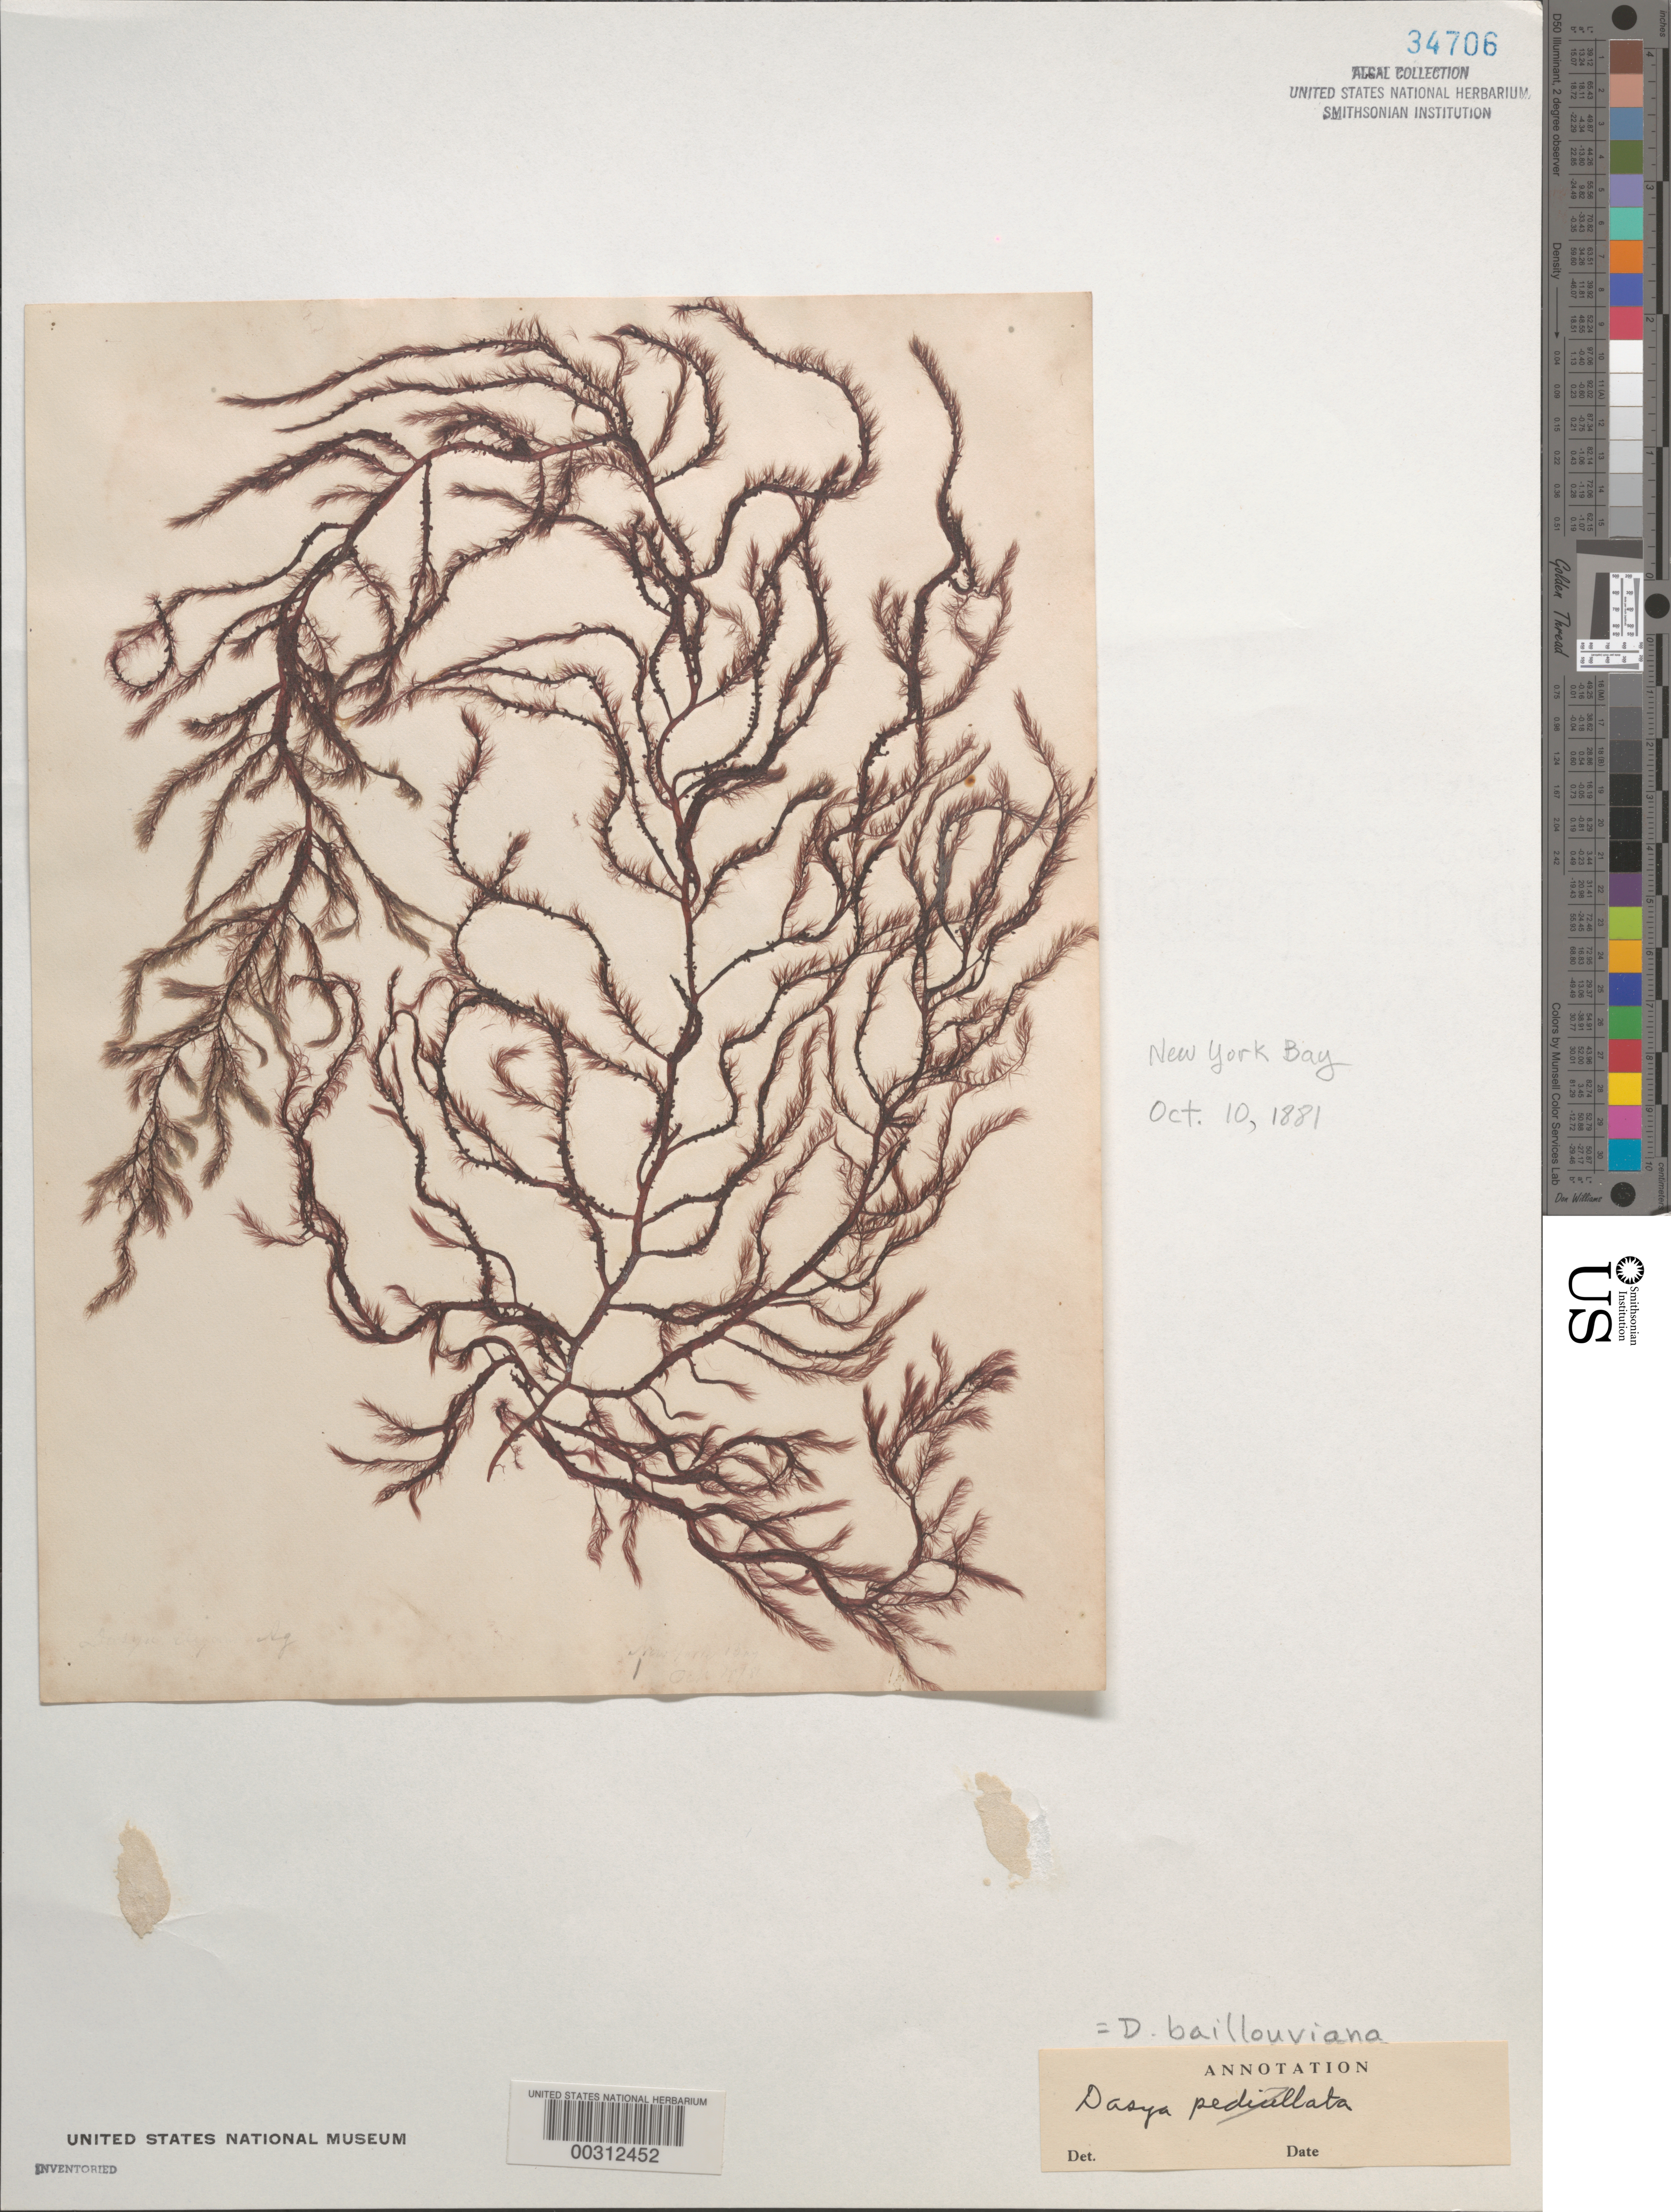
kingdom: Plantae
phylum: Rhodophyta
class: Florideophyceae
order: Ceramiales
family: Dasyaceae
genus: Dasya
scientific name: Dasya pedicellata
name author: (C. Agardh) C. Agardh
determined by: Algae name updating Project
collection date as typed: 10 Oct 1881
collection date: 1881-10-10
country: United States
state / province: New York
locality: New York Bay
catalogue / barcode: US 34706